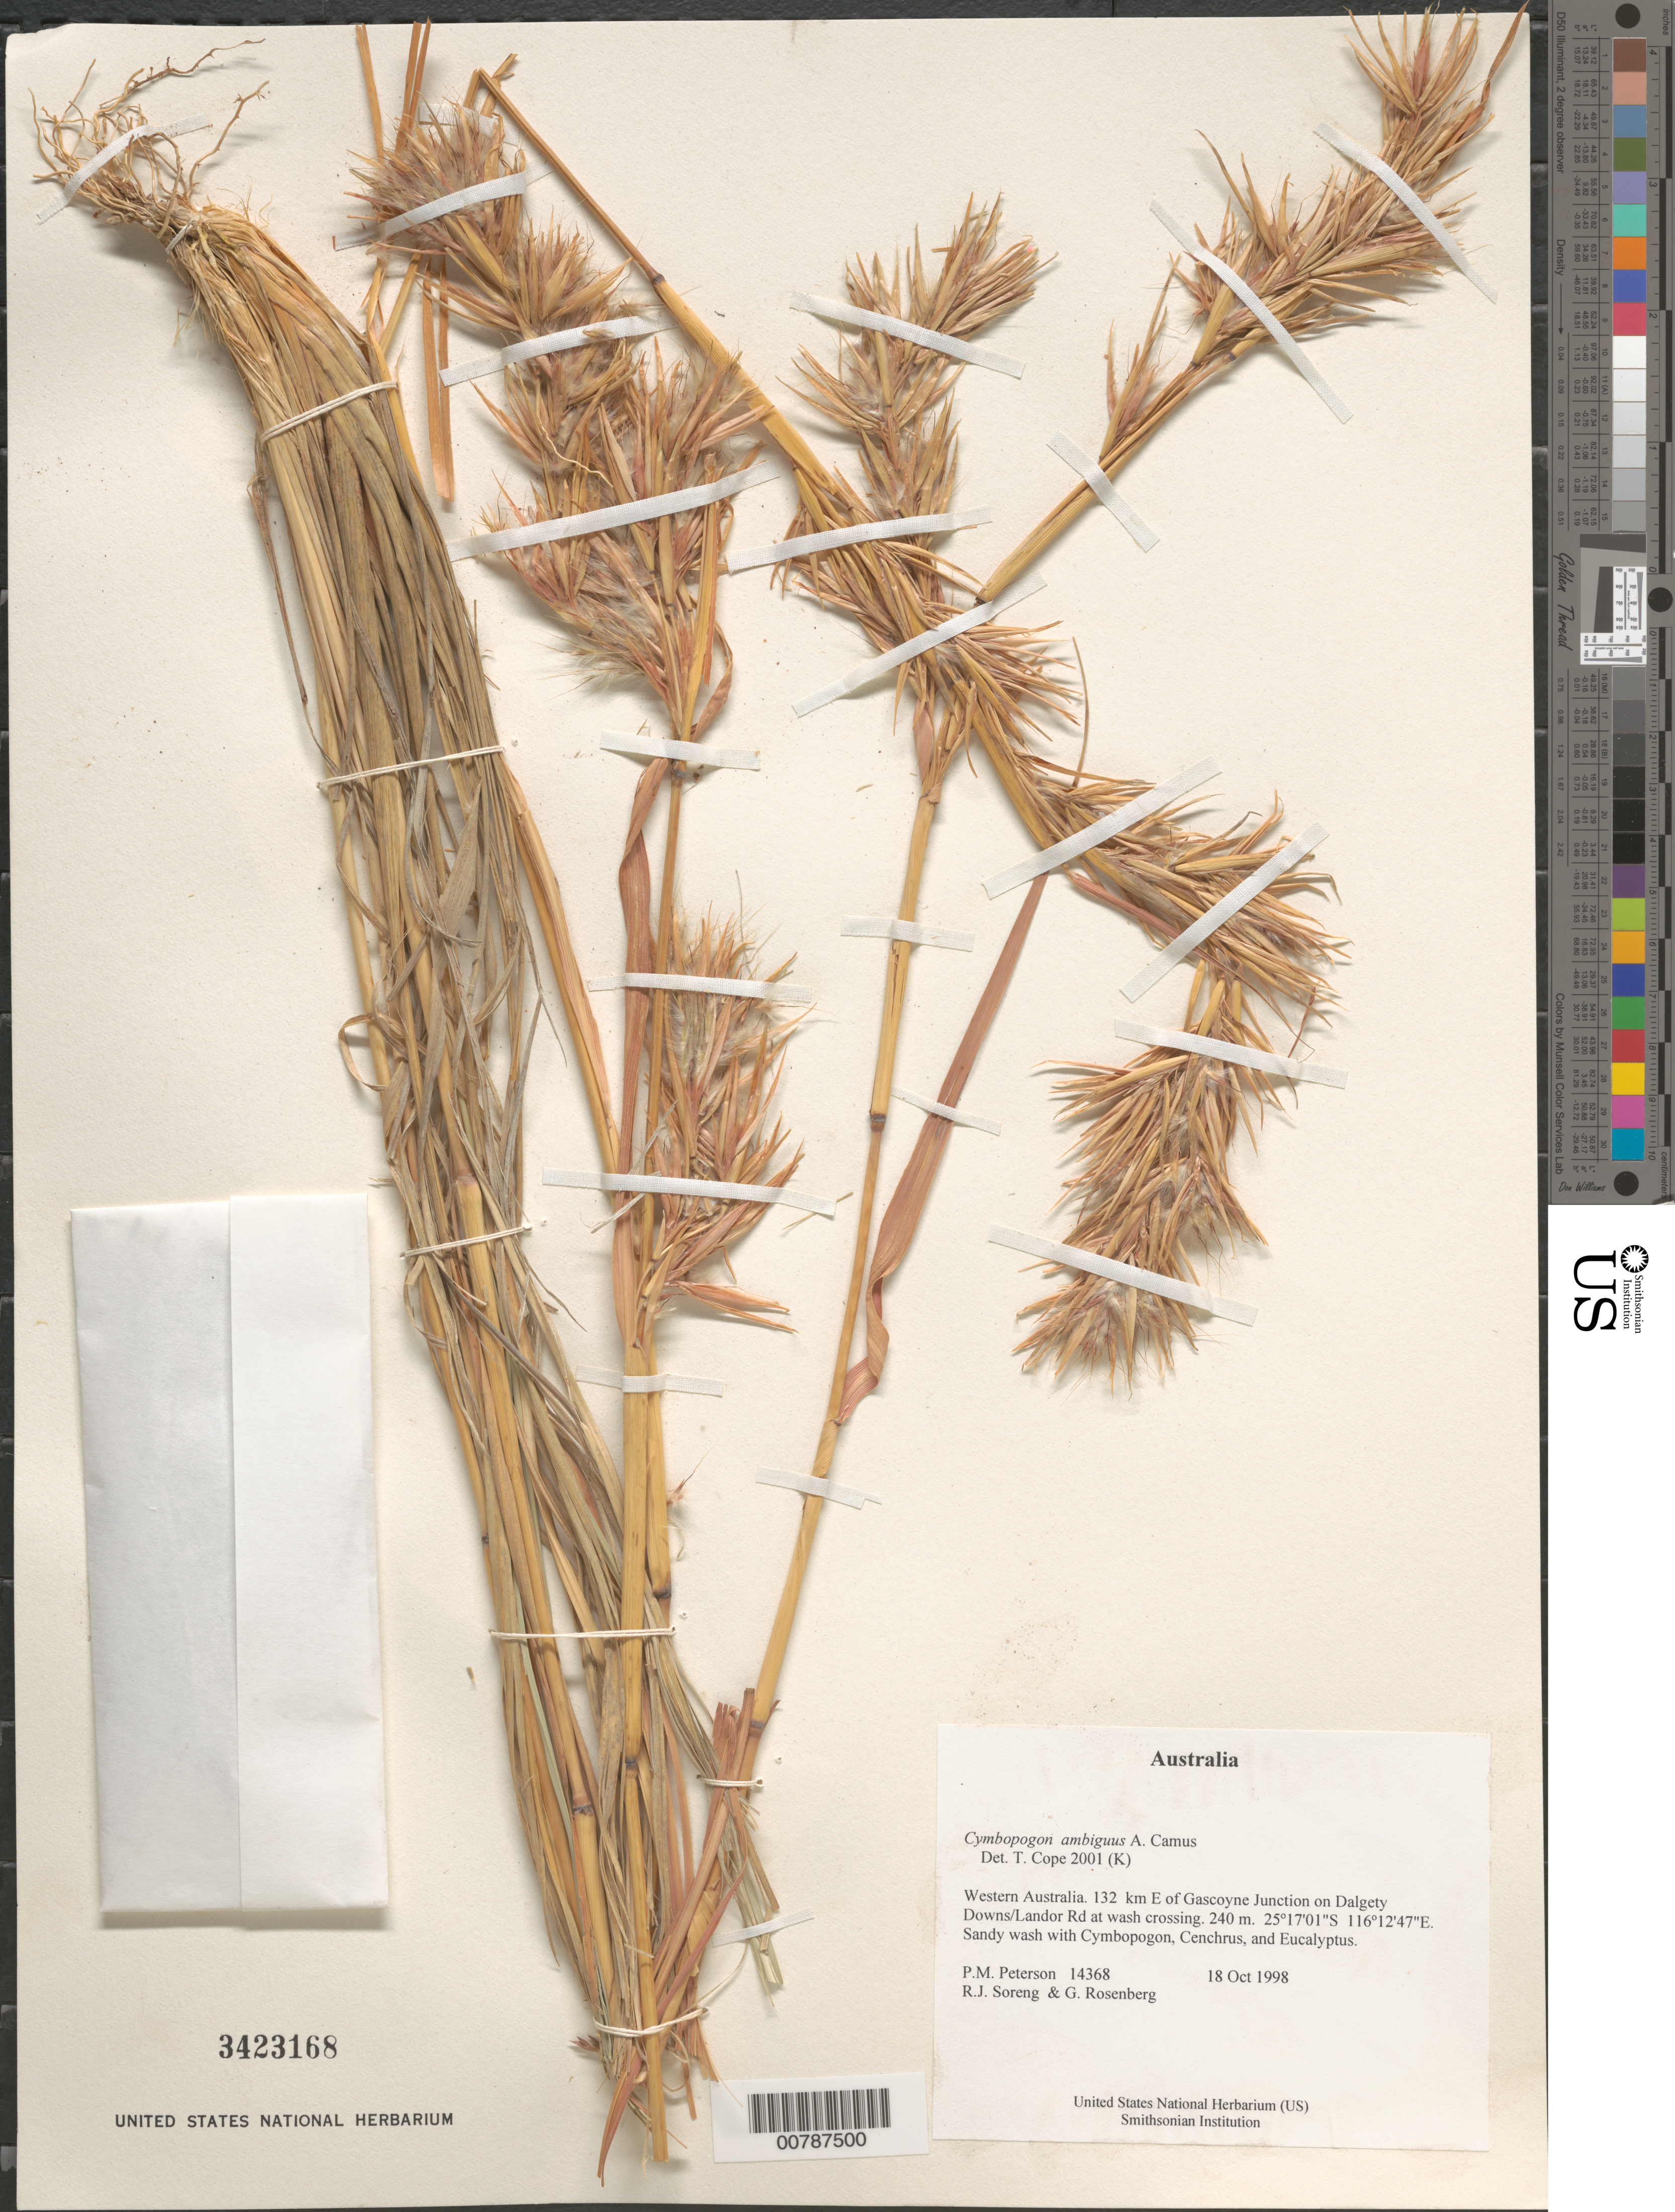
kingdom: Plantae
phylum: Tracheophyta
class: Liliopsida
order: Poales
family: Poaceae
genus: Cymbopogon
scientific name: Cymbopogon ambiguus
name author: A. Camus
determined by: Cope, T. A.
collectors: P. M. Peterson, R. J. Soreng & G. Rosenberg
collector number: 14368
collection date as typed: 18 Oct 1998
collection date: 1998-10-18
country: Australia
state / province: Western Australia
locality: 132 km E of Gascoyne Junction on Dalgety Downs/Landor Rd at wash crossing.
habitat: Sandy wash with Cymbopogon, Cenchrus, and Eucalyptus.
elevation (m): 240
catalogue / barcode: US 3423168